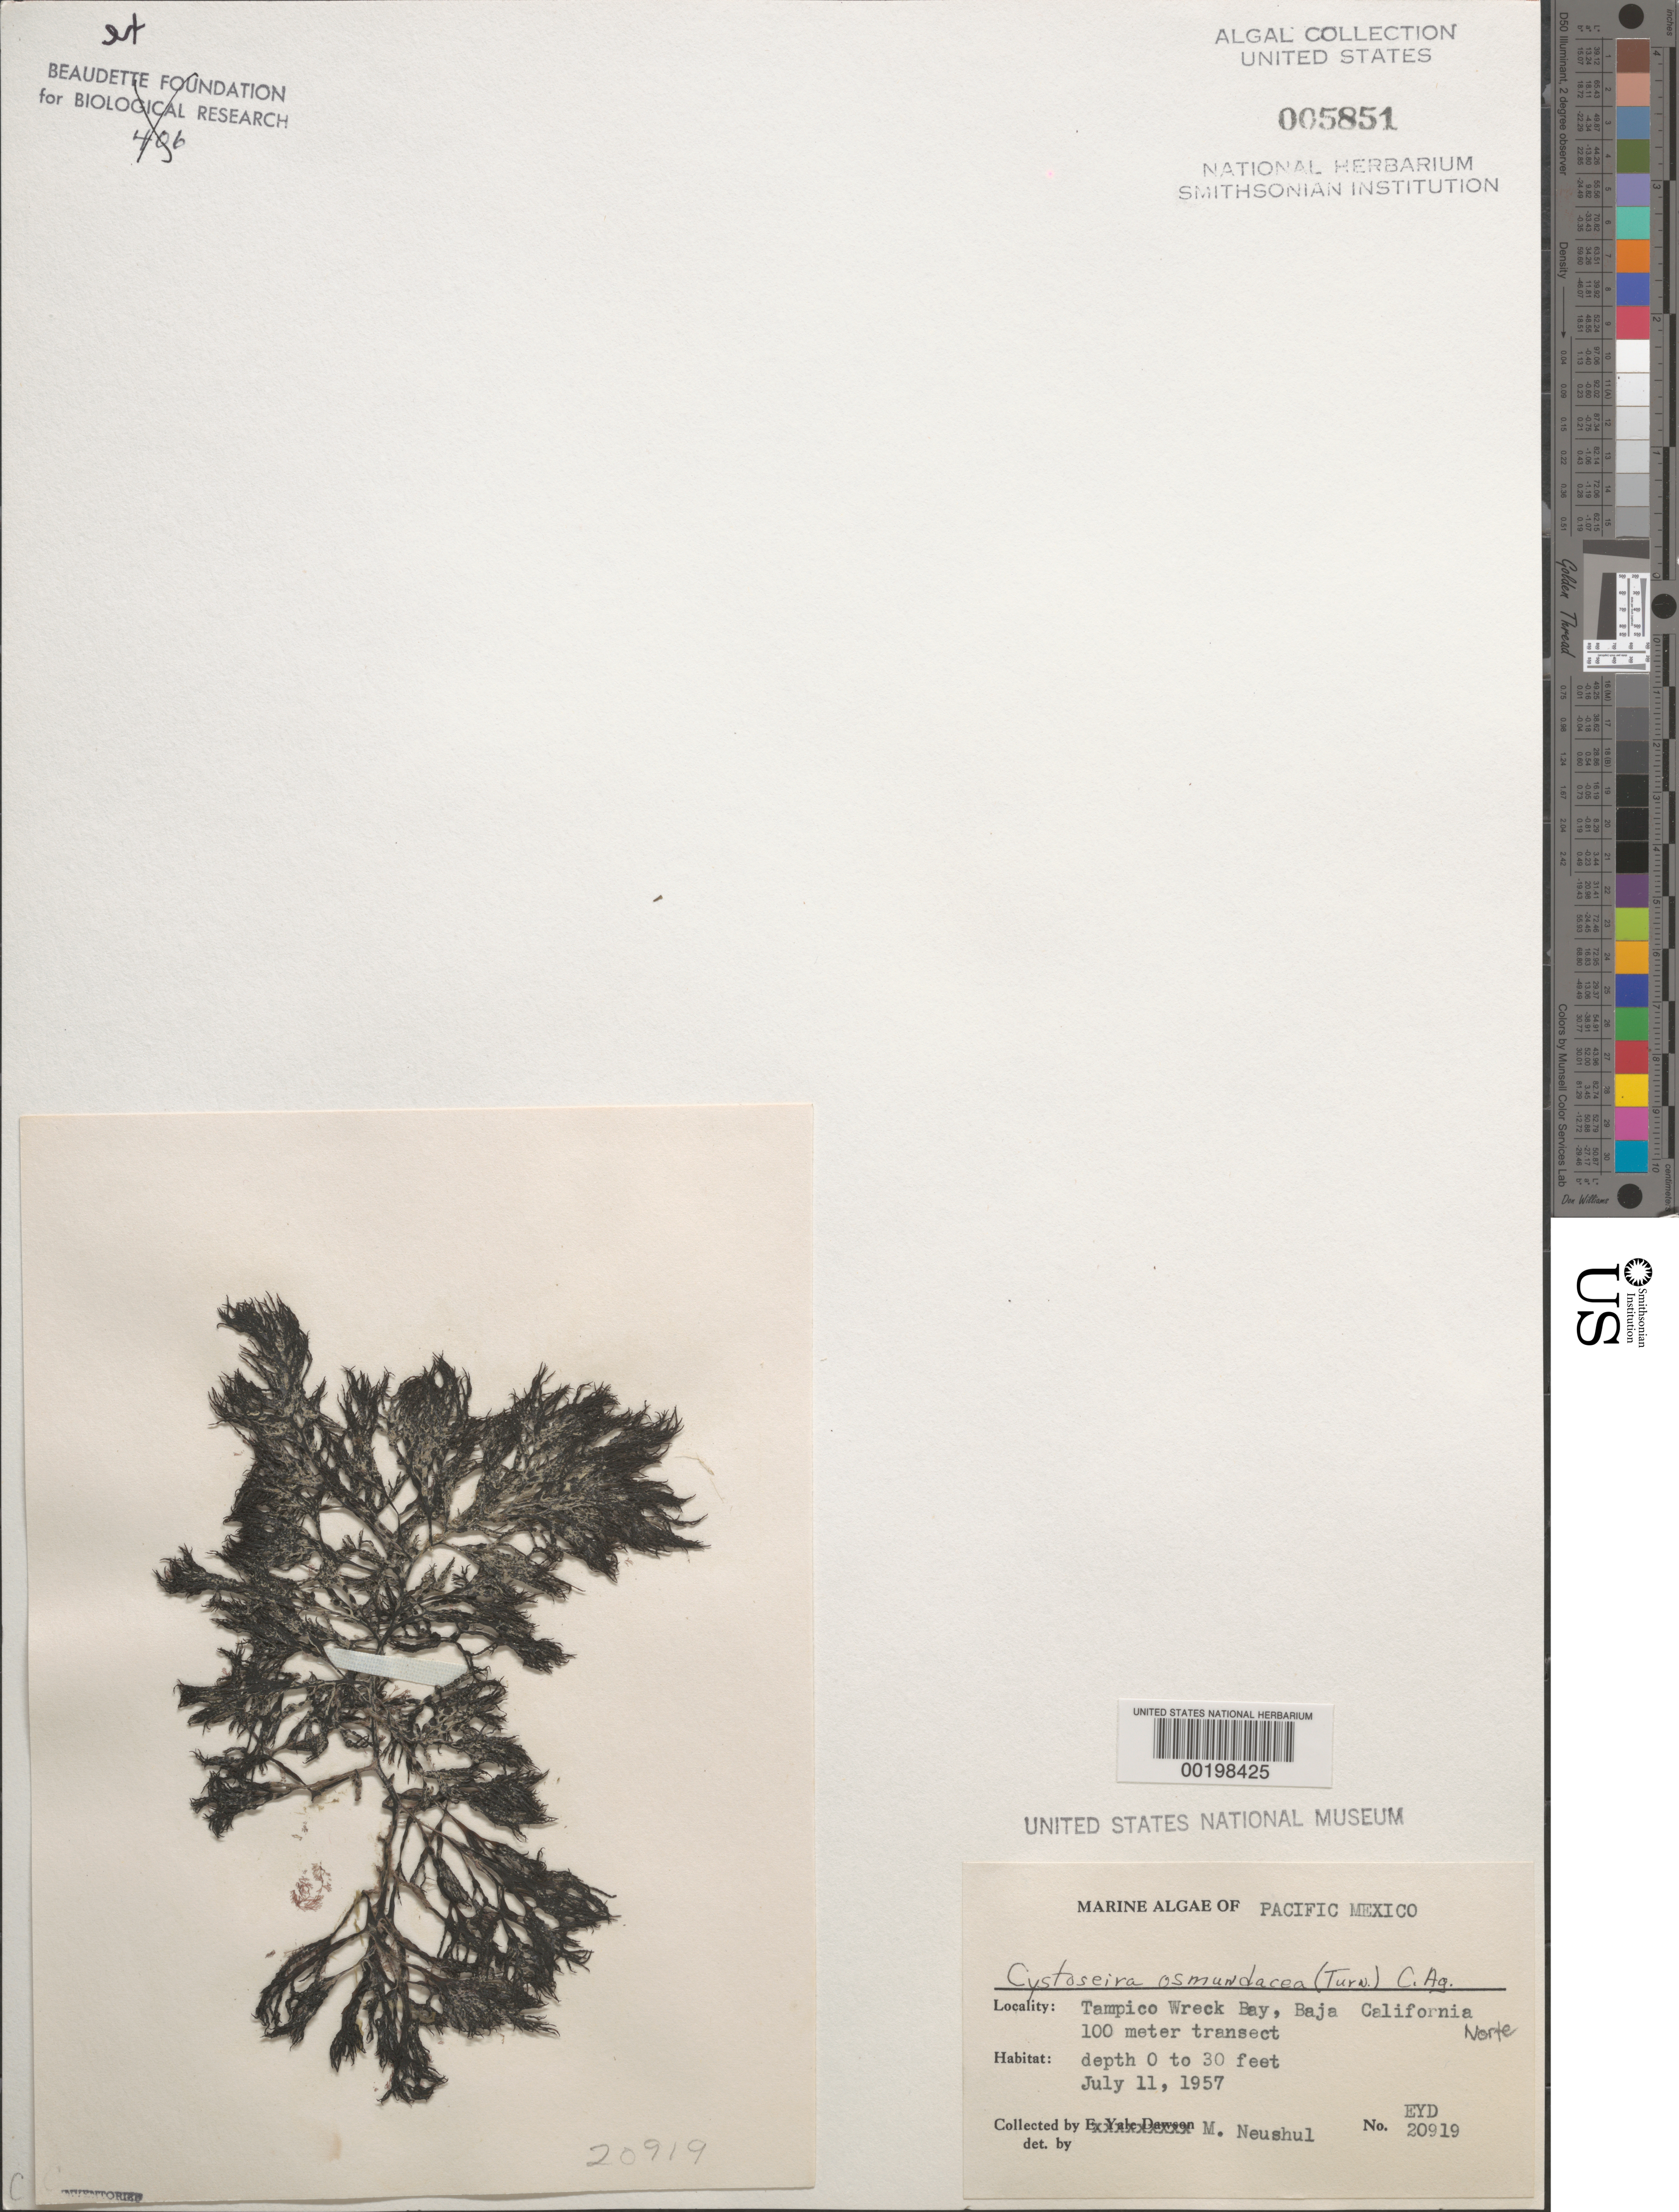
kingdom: Chromista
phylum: Ochrophyta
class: Phaeophyceae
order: Fucales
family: Sargassaceae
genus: Cystoseira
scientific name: Cystoseira osmundacea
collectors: M. Neushul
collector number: EYD 20919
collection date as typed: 11 Jul 1957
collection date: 1957-07-11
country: Mexico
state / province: Baja California Norte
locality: Tampico Wreck Bay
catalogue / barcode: US 5851